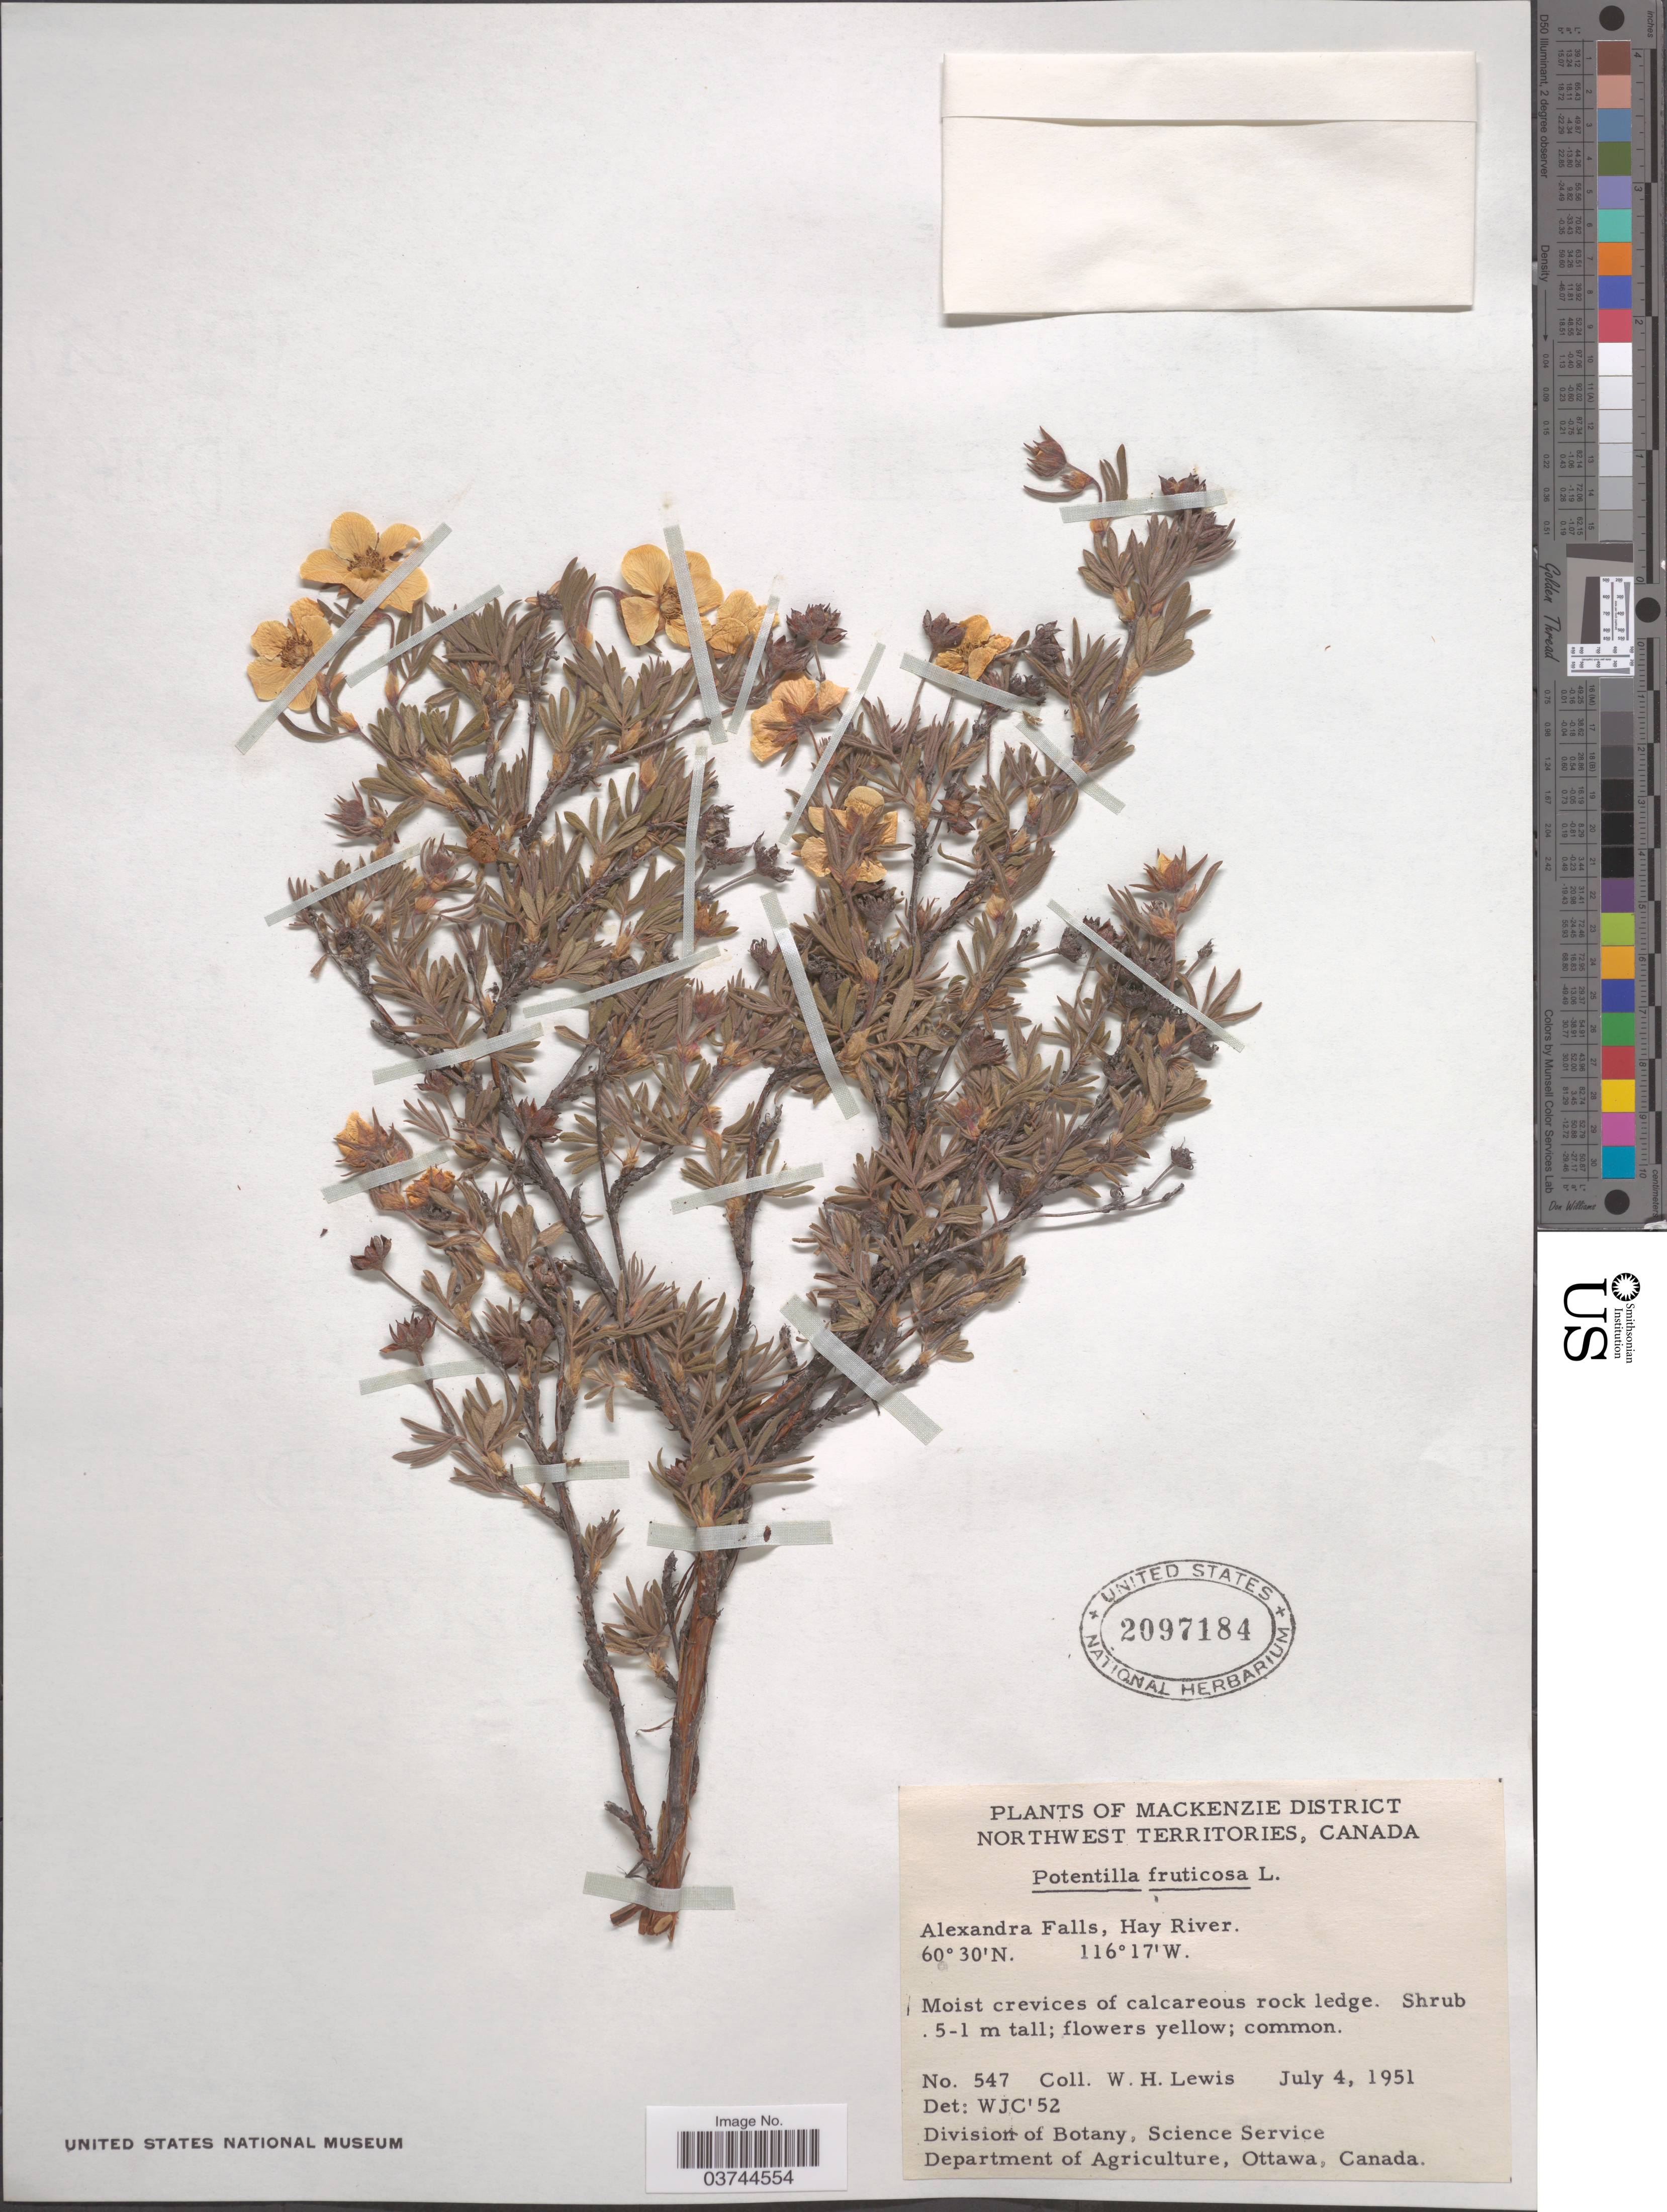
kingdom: Plantae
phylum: Tracheophyta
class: Magnoliopsida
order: Rosales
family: Rosaceae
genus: Dasiphora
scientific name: Dasiphora fruticosa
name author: (L.) Rydb.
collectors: W. H. Lewis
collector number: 547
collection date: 1951-07-04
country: Canada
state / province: Northwest Territories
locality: Mackenzie District. Alexandra Falls, Hay River.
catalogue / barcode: US 2097184